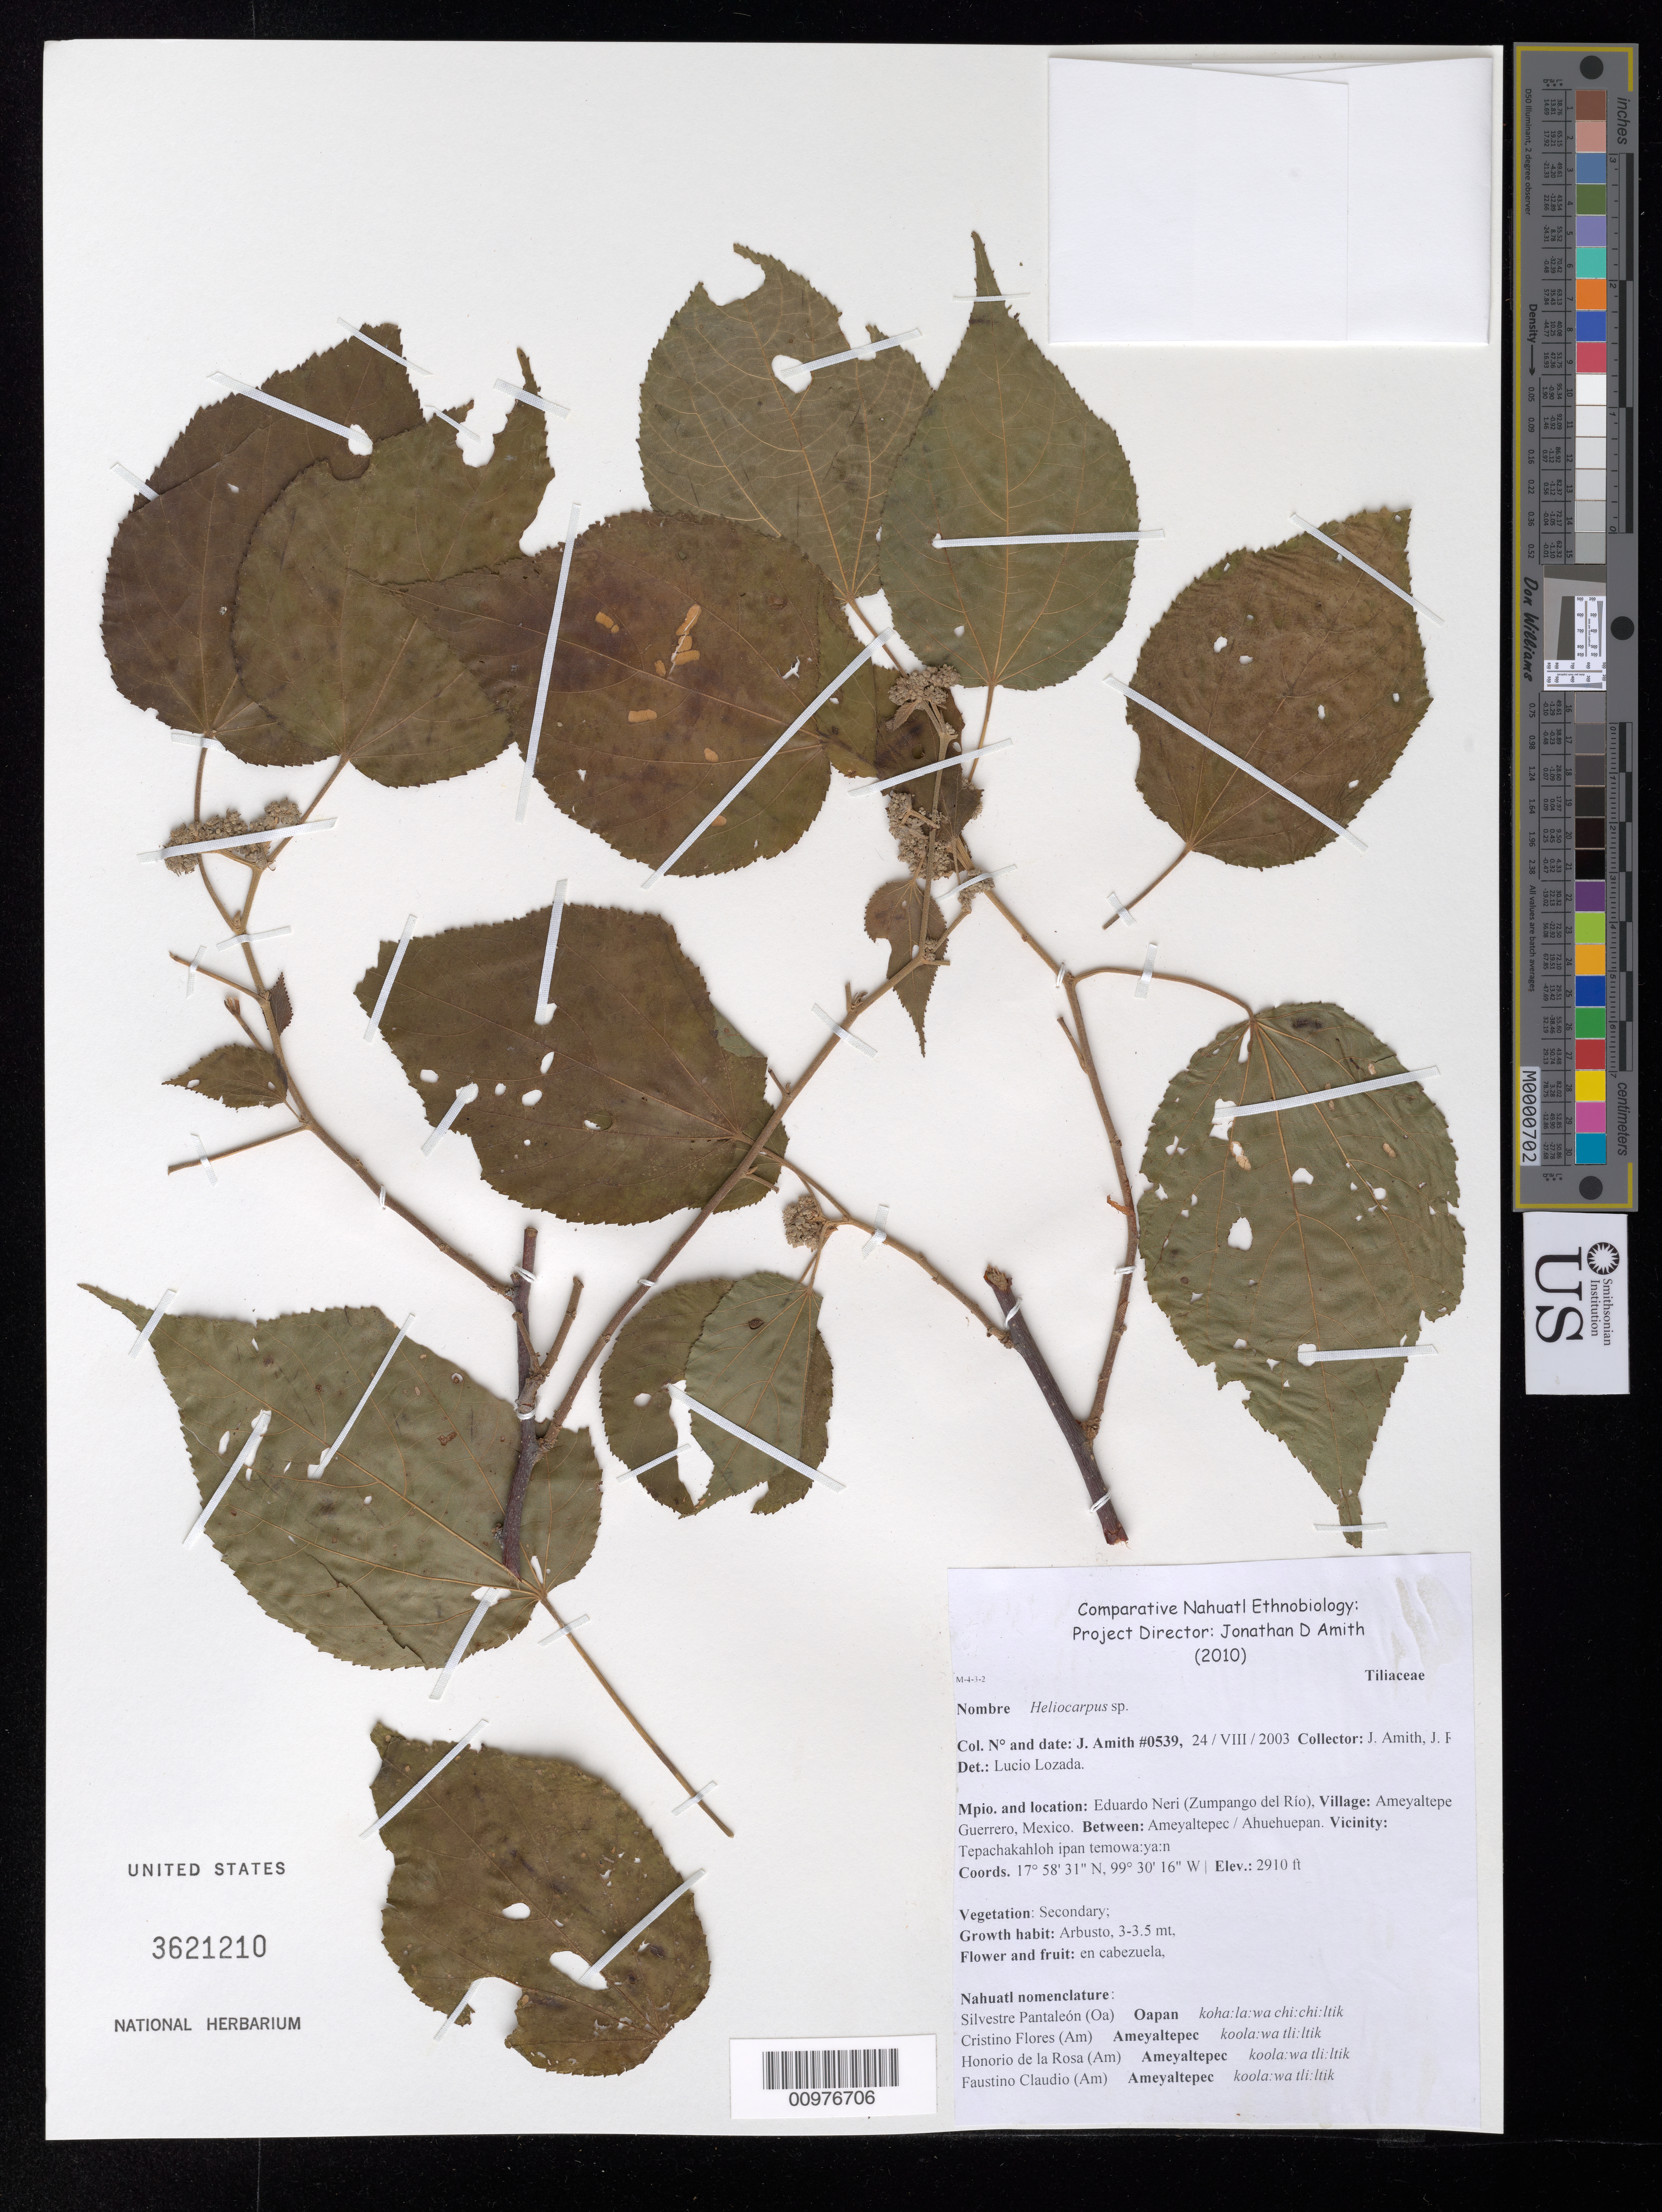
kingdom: Plantae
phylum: Tracheophyta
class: Magnoliopsida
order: Malvales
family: Malvaceae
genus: Heliocarpus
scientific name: Heliocarpus occidentalis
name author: Rose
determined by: Dorr, Laurence J., Curator (BOT), Smithsonian Institution - National Museum of Natural History (UNITED STATES)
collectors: J. D. Amith & L. Lozada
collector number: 0539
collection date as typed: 24/VIII/2003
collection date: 2003-08-24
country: Mexico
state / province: Guerrero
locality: Municipio de Eduardo Neri (Zumpango del Rio), Ameyaltepe Guerrero. Between Ameyaltepec/Ahuehuepan.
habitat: Secondary vegetation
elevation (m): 887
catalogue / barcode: US 3621210